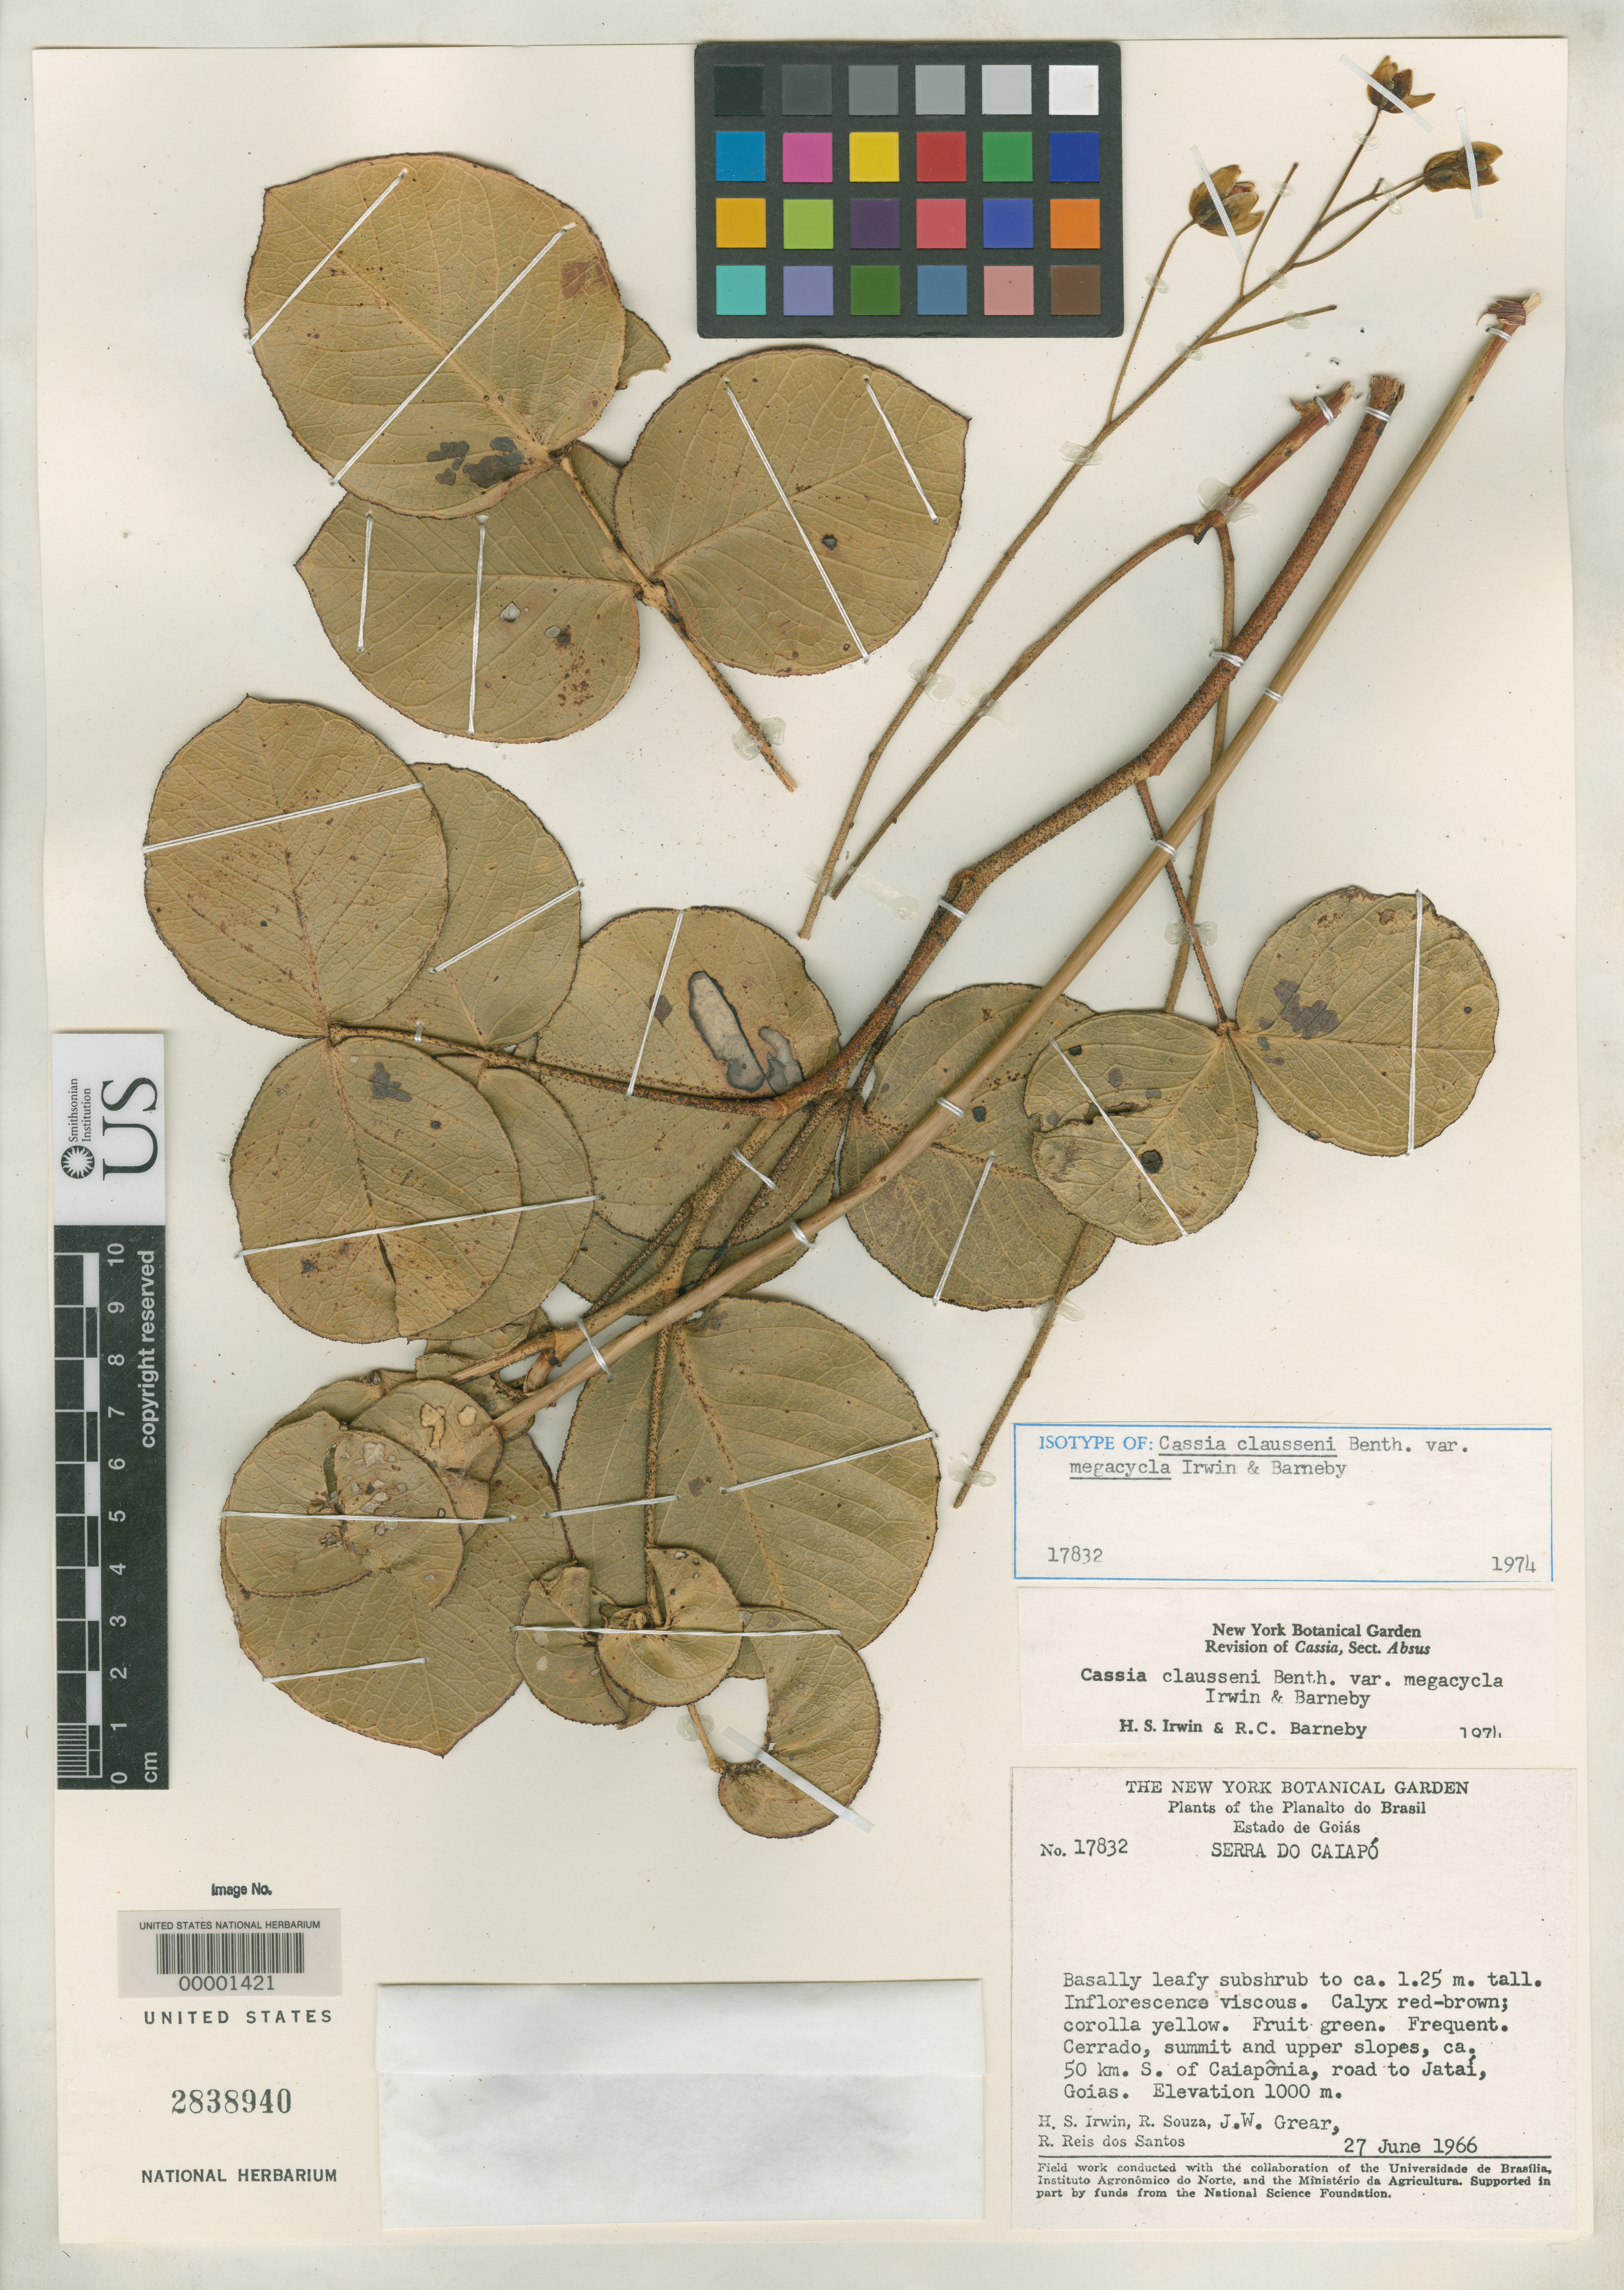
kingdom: Plantae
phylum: Tracheophyta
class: Magnoliopsida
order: Fabales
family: Fabaceae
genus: Cassia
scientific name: Cassia claussenii var. megacycla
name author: H.S. Irwin & Barneby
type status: Isotype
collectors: H. Irwin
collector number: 17832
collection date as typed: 27 Jun 1966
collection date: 1966-06-27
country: Brazil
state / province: Goiás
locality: South of Caiaponia on road to Jatai.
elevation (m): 1000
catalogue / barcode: US 2838940